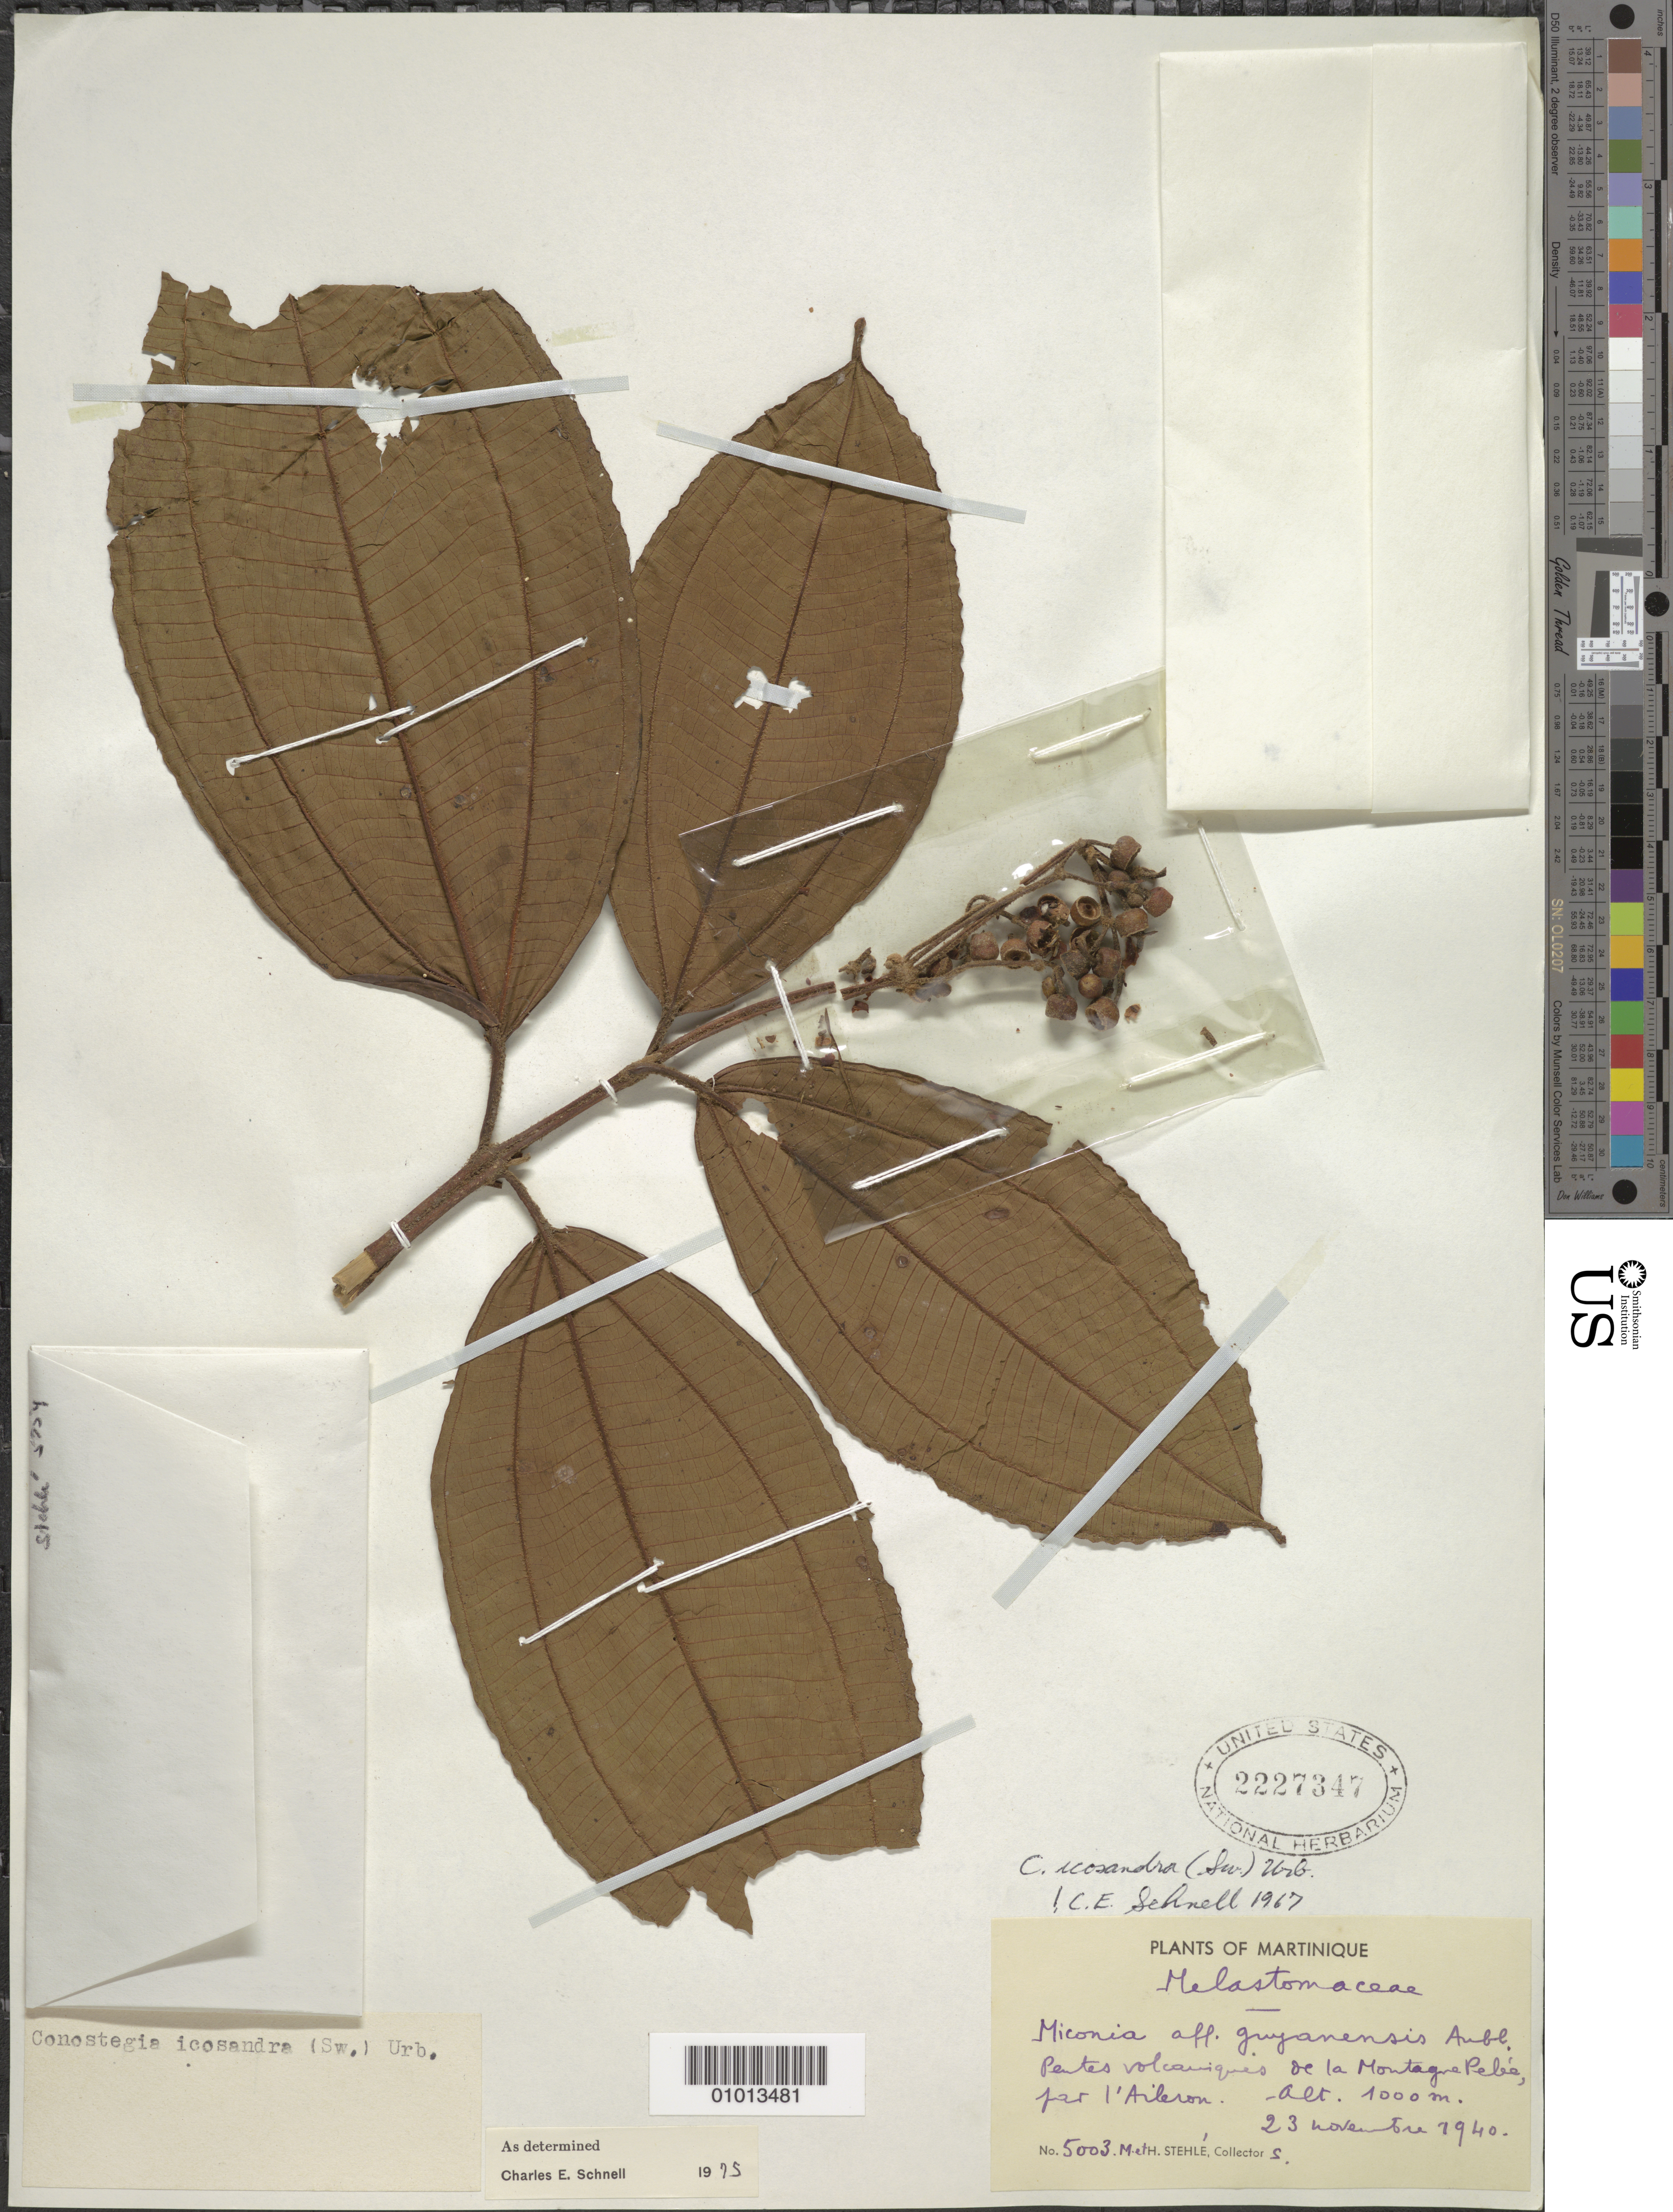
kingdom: Plantae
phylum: Tracheophyta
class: Magnoliopsida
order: Myrtales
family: Melastomataceae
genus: Conostegia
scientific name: Conostegia icosandra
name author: (Sw.) Urb.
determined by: Schnell, C. E.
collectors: H. Stehlé & M. Stehlé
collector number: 5003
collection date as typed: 23 Nov 1940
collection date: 1940-11-23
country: Martinique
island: Martinique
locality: Montagne Pelée, par l'Aileron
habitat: Pentes volcaniques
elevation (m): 1000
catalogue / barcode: US 2227347